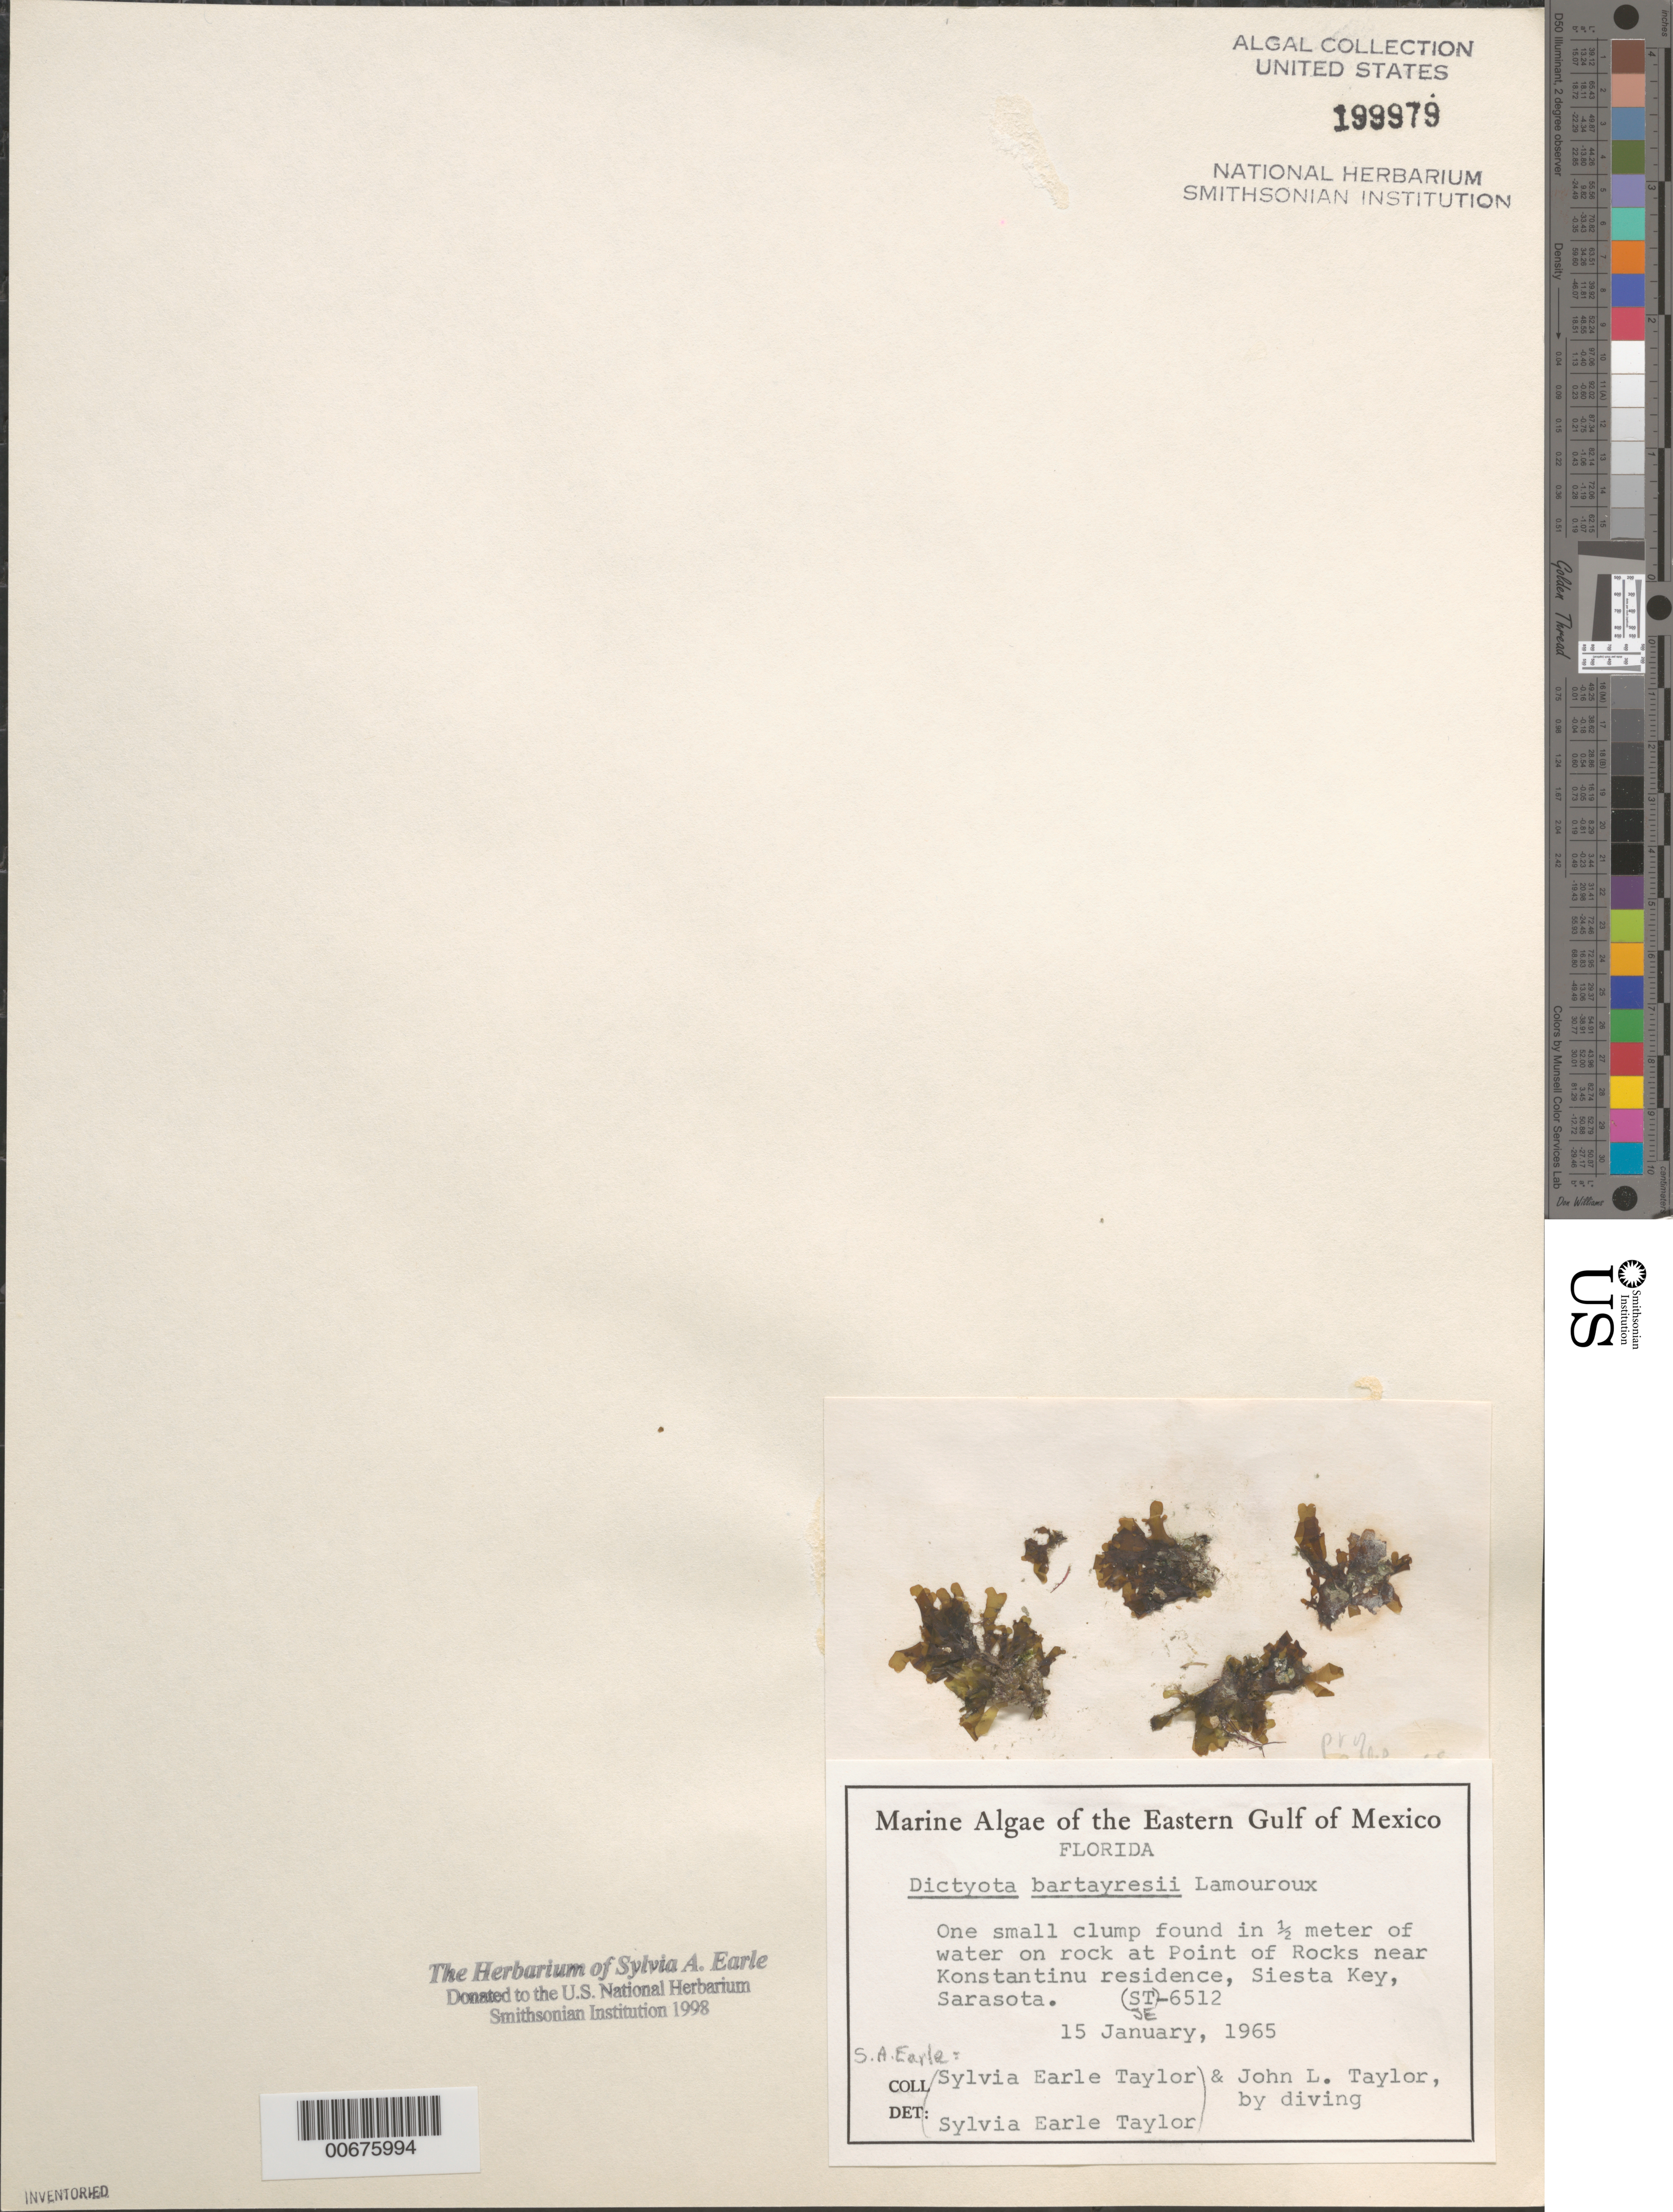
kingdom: Chromista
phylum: Ochrophyta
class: Phaeophyceae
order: Dictyotales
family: Dictyotaceae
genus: Dictyota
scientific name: Dictyota bartayresiana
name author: J.V.Lamouroux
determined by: Earle, S. A.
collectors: S. A. Earle & J. L. Taylor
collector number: SE 6512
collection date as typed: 15 Jan 1965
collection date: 1965-01-15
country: United States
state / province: Florida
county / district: Sarasota County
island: Siesta Key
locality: Point of Rocks near Konstantinu residence, Sarasota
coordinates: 27 14.6'N, 82 32.1'W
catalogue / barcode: US 199979